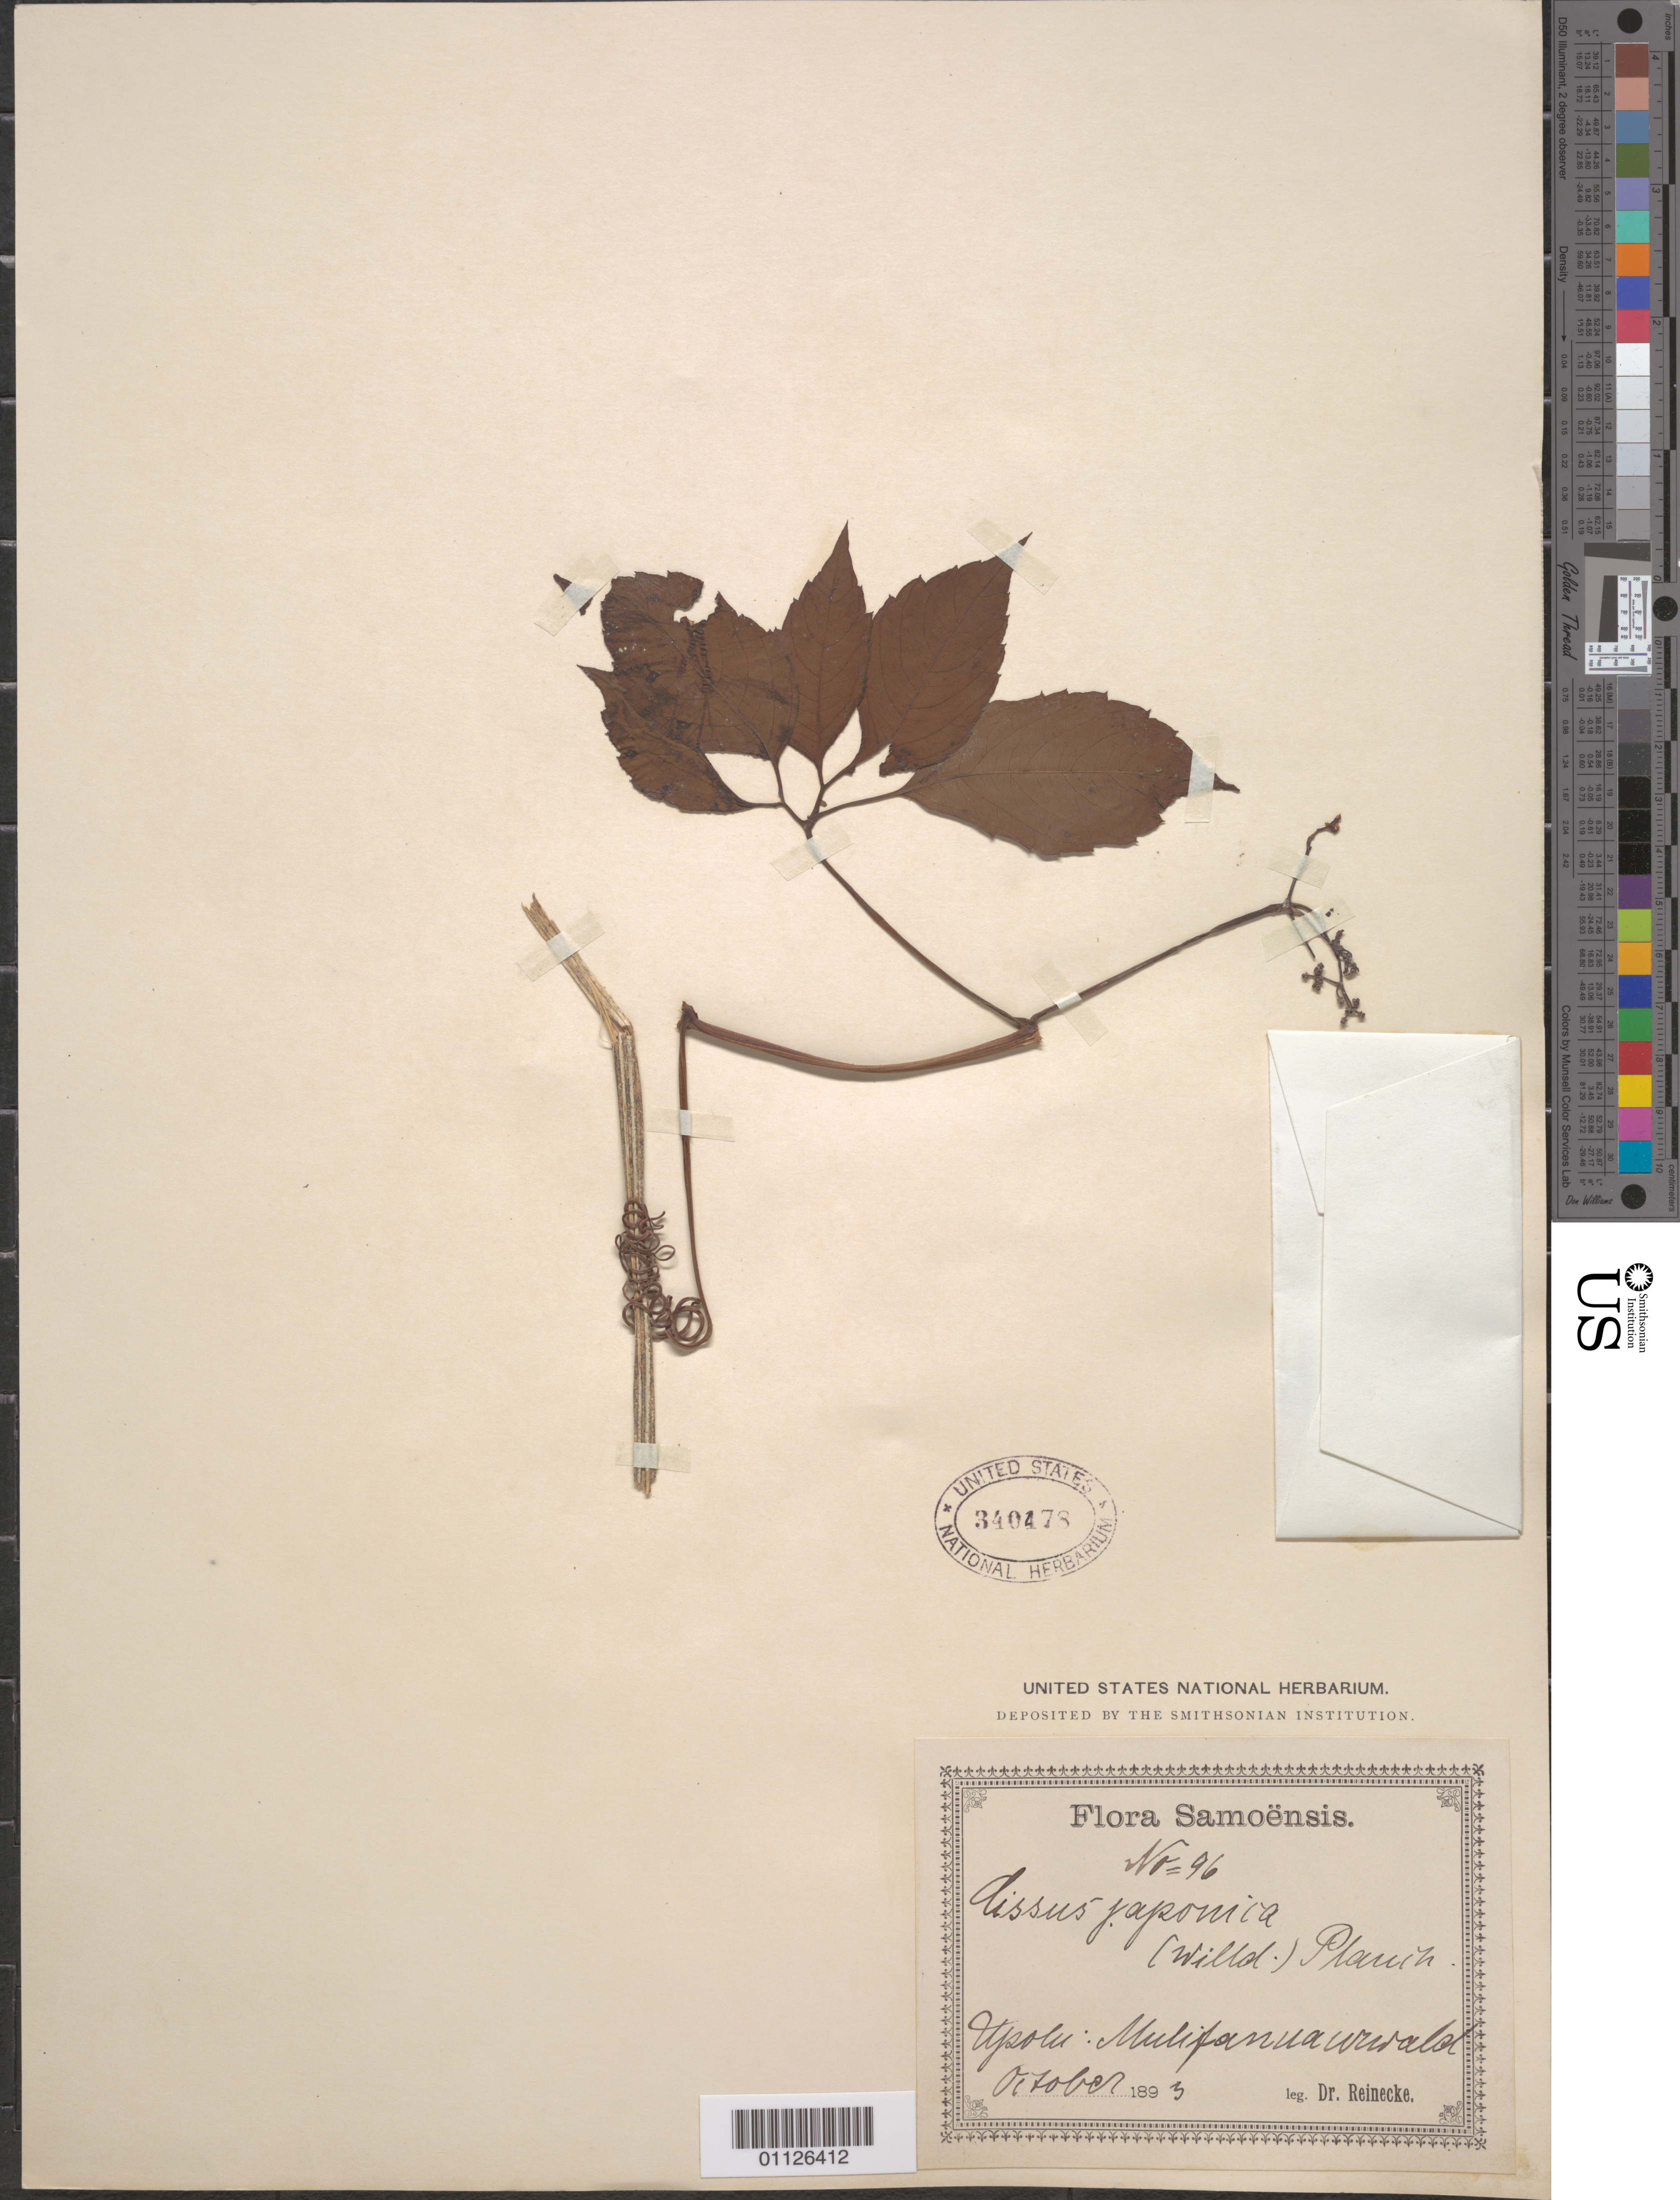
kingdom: Plantae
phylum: Tracheophyta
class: Magnoliopsida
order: Vitales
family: Vitaceae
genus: Cayratia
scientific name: Cayratia japonica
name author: (Thunb.) Gagnep.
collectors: -- Reinecke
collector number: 96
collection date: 1893-10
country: Samoa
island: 'Upolu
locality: Upolu.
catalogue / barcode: US 340478